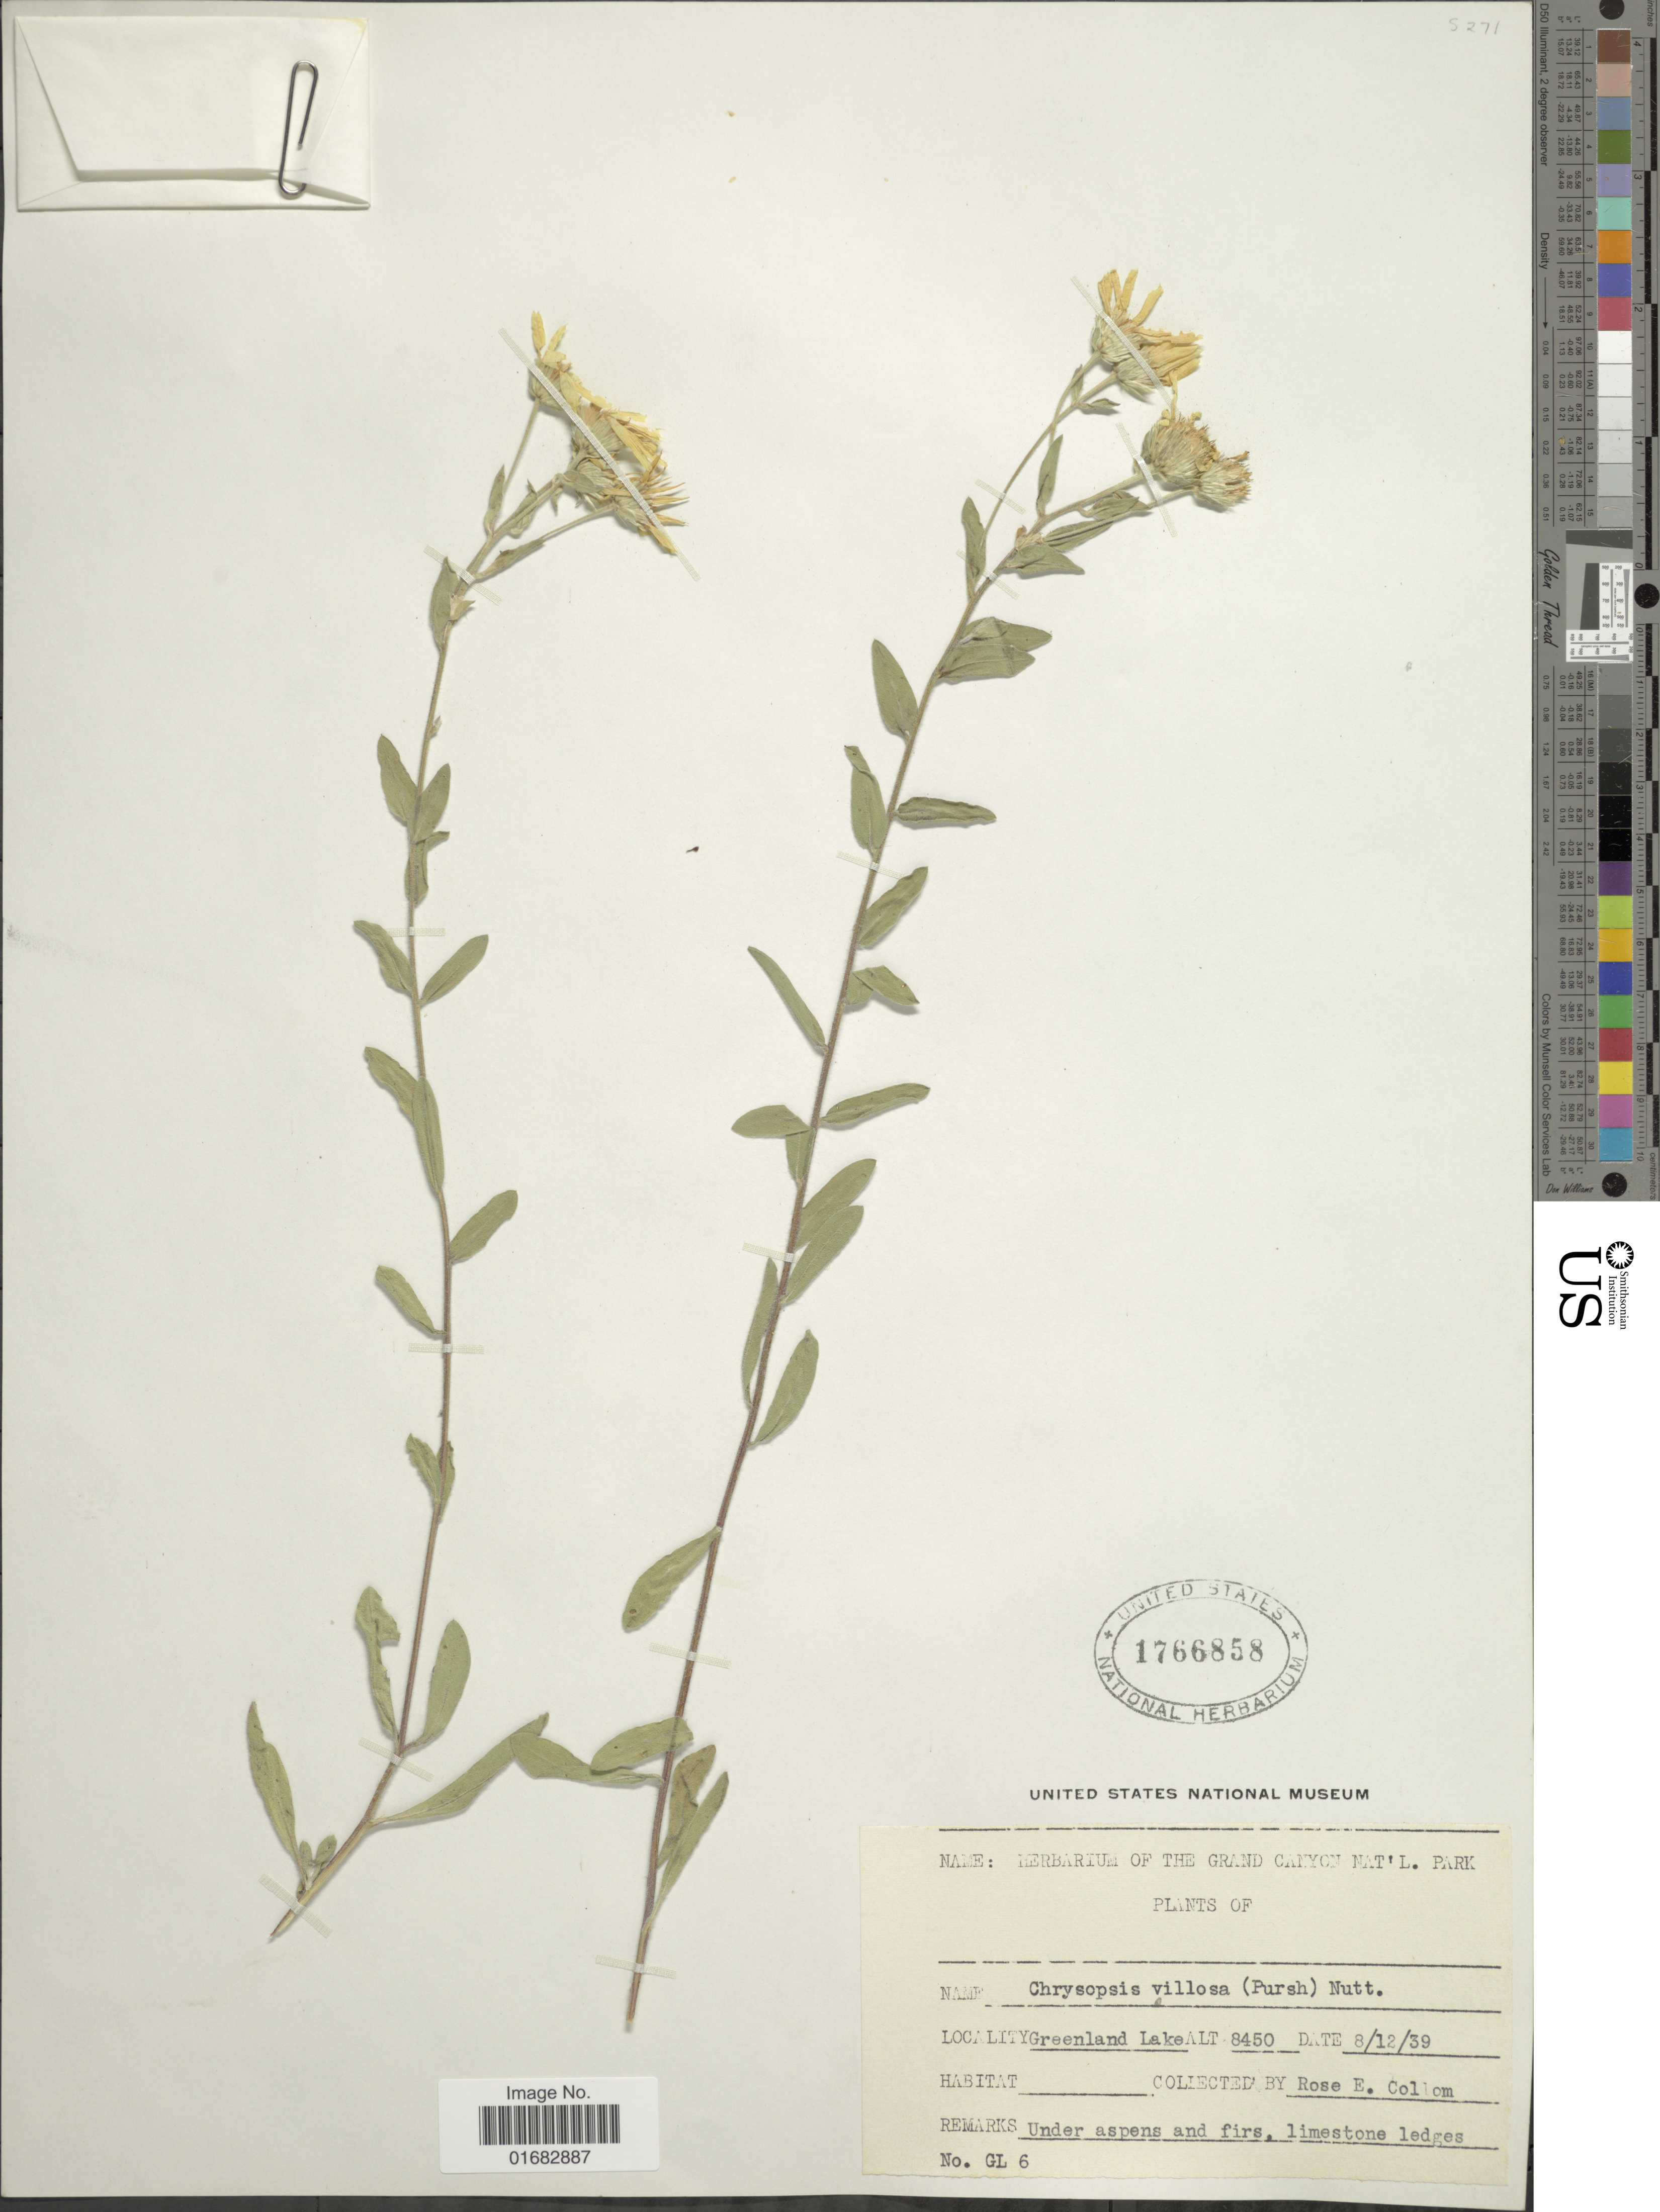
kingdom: Plantae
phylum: Tracheophyta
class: Magnoliopsida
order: Asterales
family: Asteraceae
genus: Heterotheca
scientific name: Heterotheca villosa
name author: (Pursh) Shinners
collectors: R. E. Collom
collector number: GL 6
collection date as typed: Transcribed d/m/y: 8/12/39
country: United States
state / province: Arizona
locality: Greenland Lake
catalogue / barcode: US 1766858